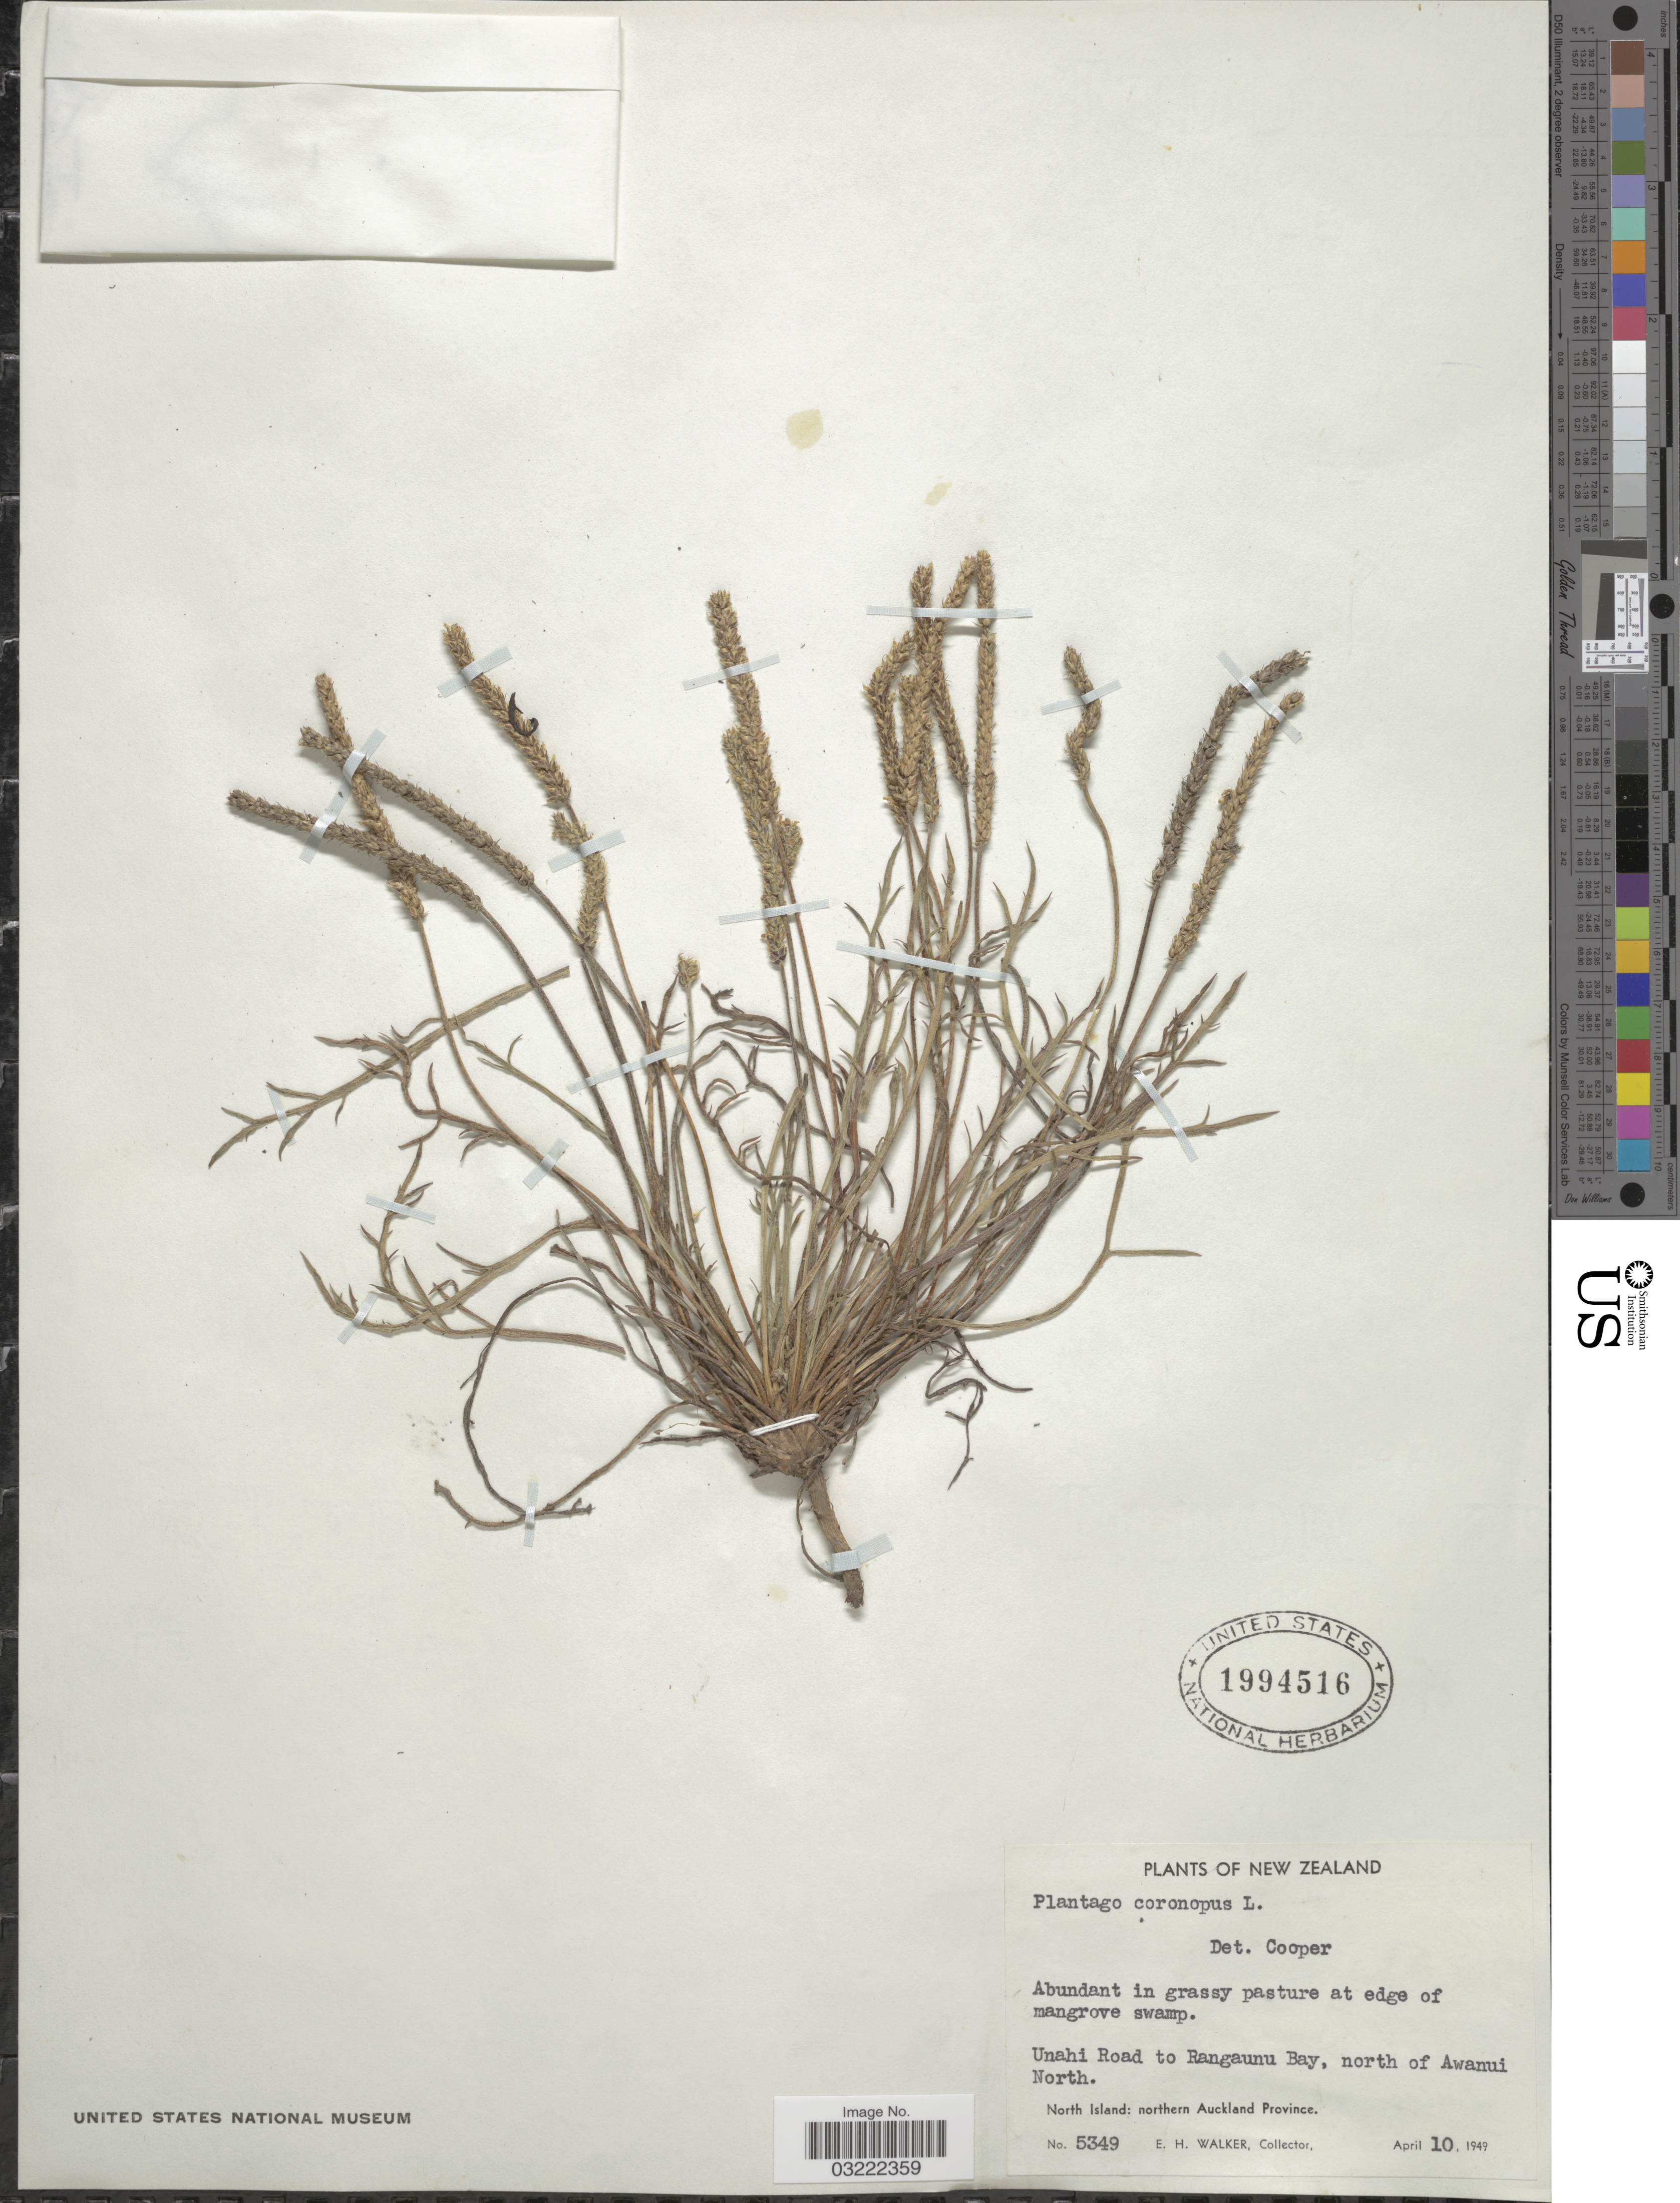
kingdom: Plantae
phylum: Tracheophyta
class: Magnoliopsida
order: Lamiales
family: Plantaginaceae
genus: Plantago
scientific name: Plantago coronopus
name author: L.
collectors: E. H. Walker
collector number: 5349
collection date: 1949-04-10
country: New Zealand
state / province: Auckland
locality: Unahi Road to Rangaunu Bay, north of Awanui North. North Island: northern Auckland Province.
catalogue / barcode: US 1994516